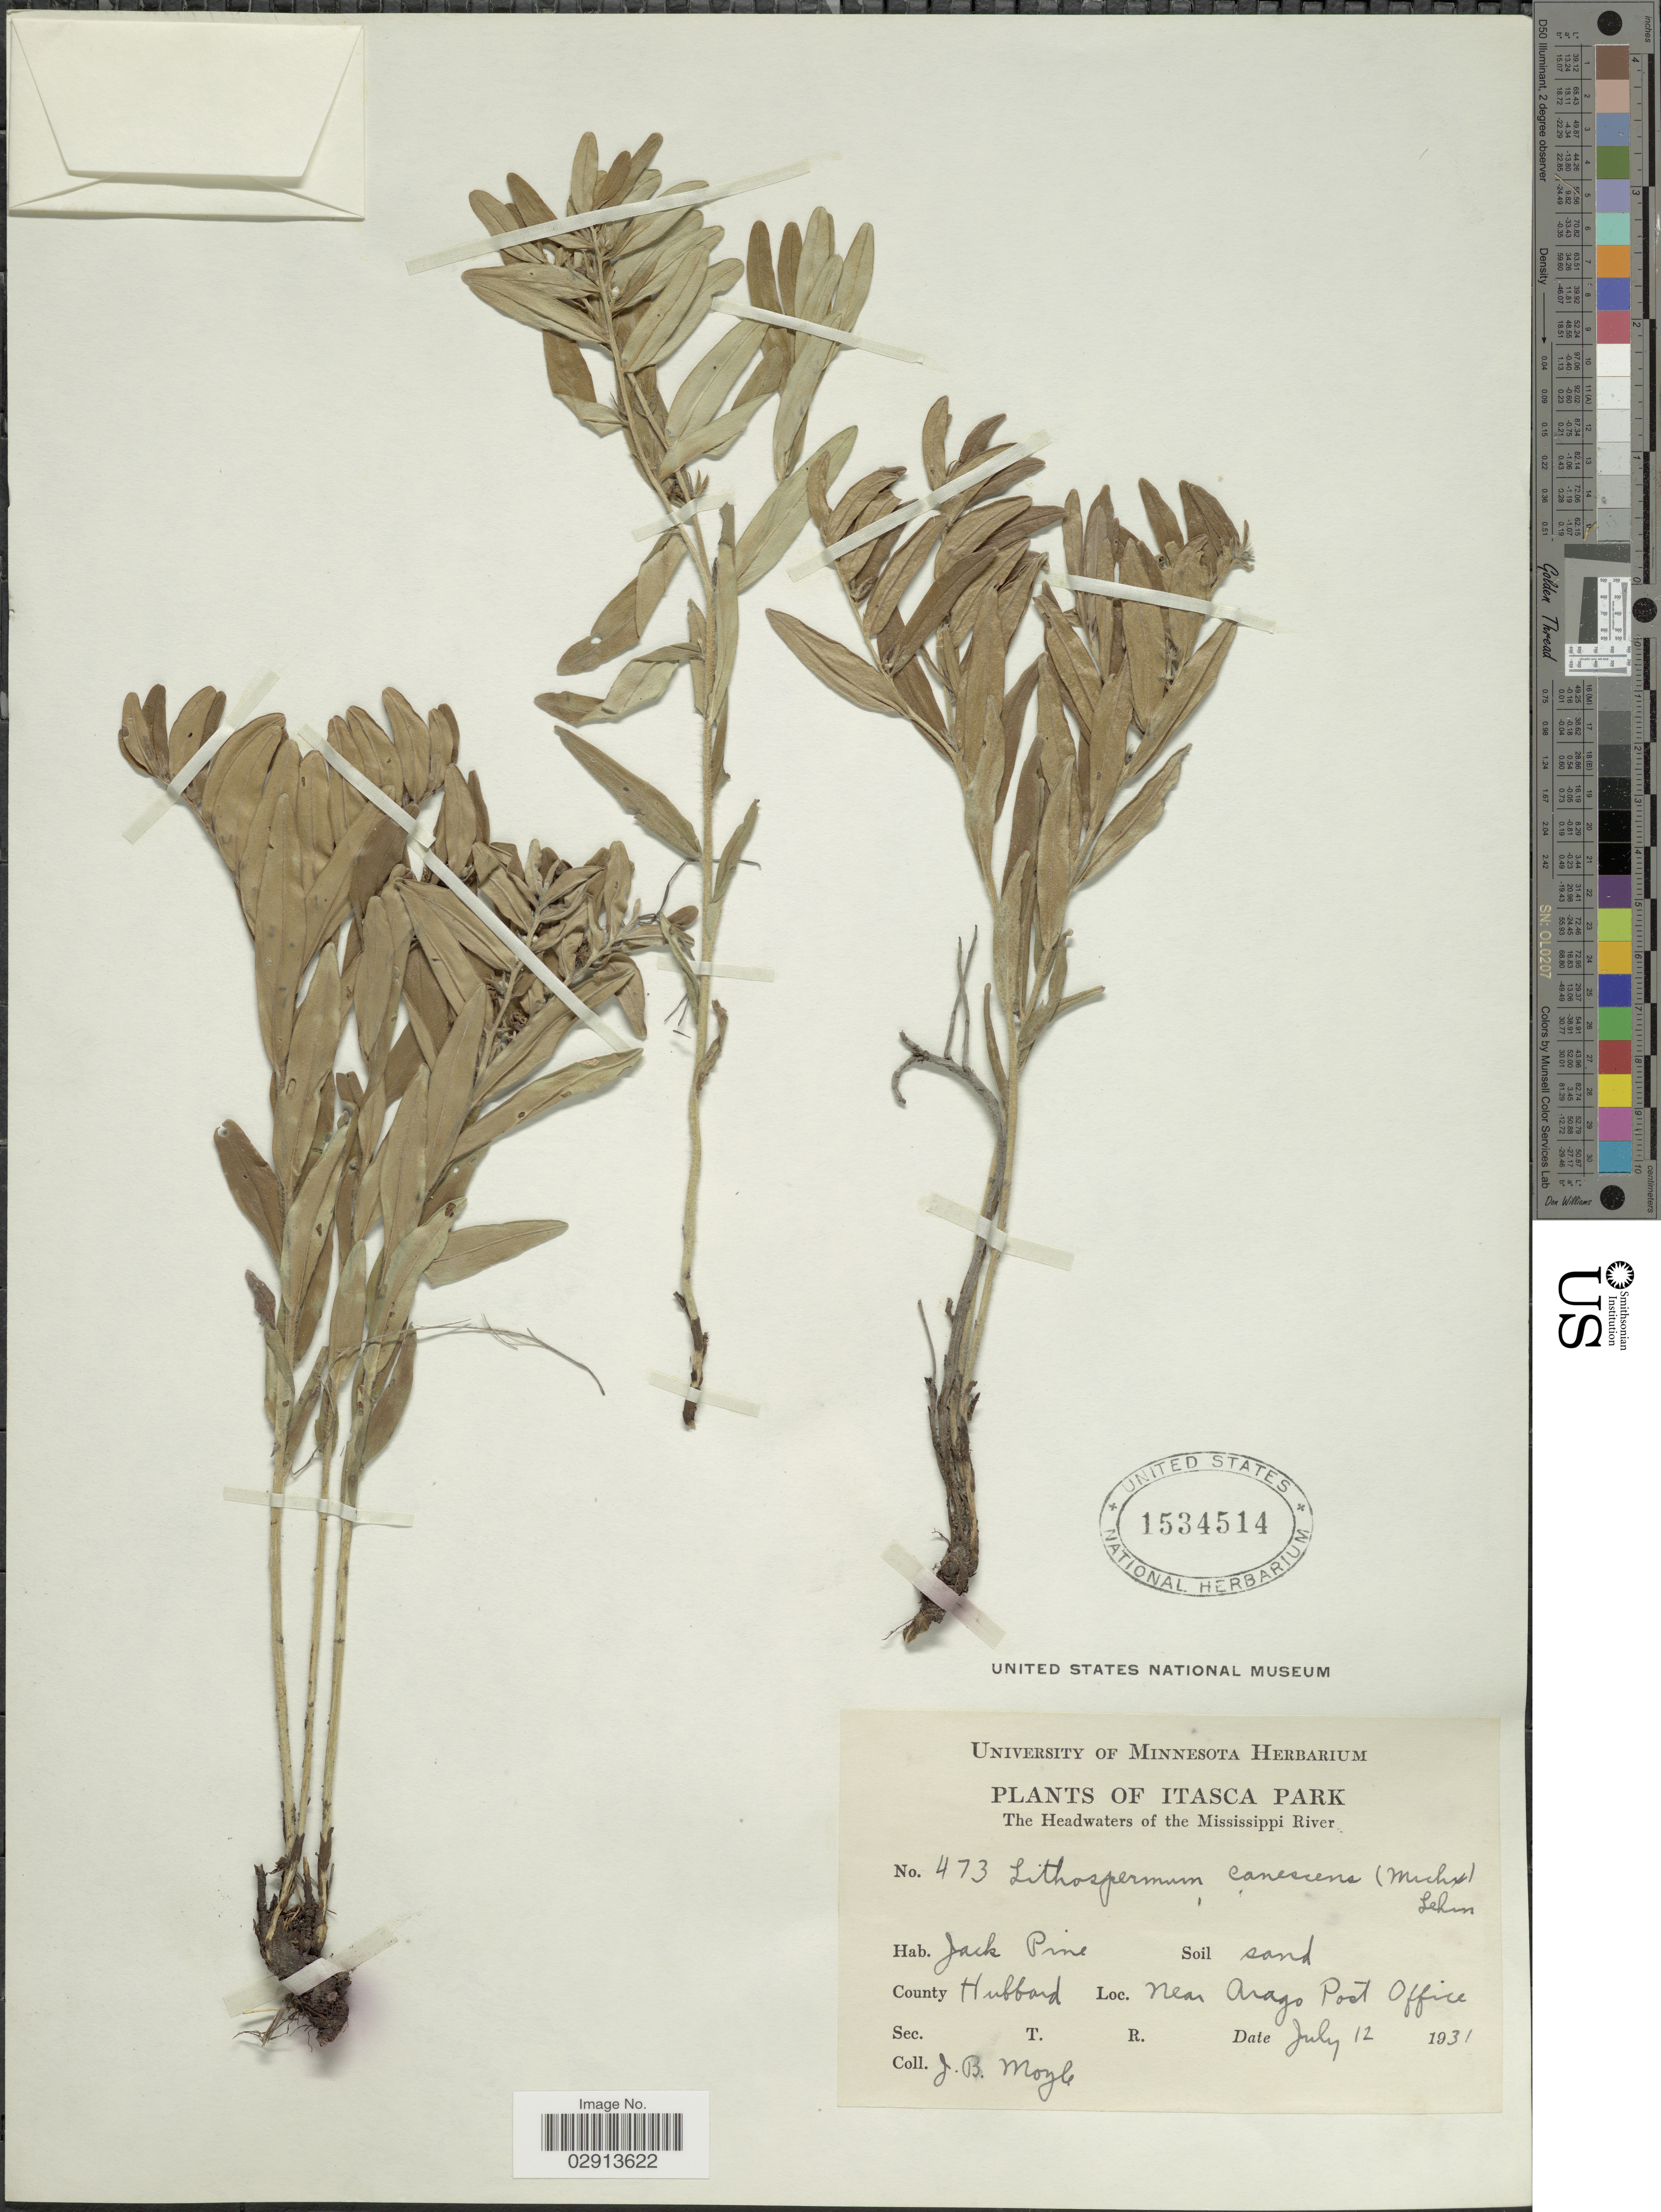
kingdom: Plantae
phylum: Tracheophyta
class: Magnoliopsida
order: Boraginales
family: Boraginaceae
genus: Lithospermum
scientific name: Lithospermum canescens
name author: (Michx.) Lehm.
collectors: J. Moyle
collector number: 473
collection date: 1931-07-12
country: United States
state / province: Minnesota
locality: Itasca Park. The Headwaters of the Mississippi River. County Hubbard. Near Arago Post Office.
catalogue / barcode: US 1534514